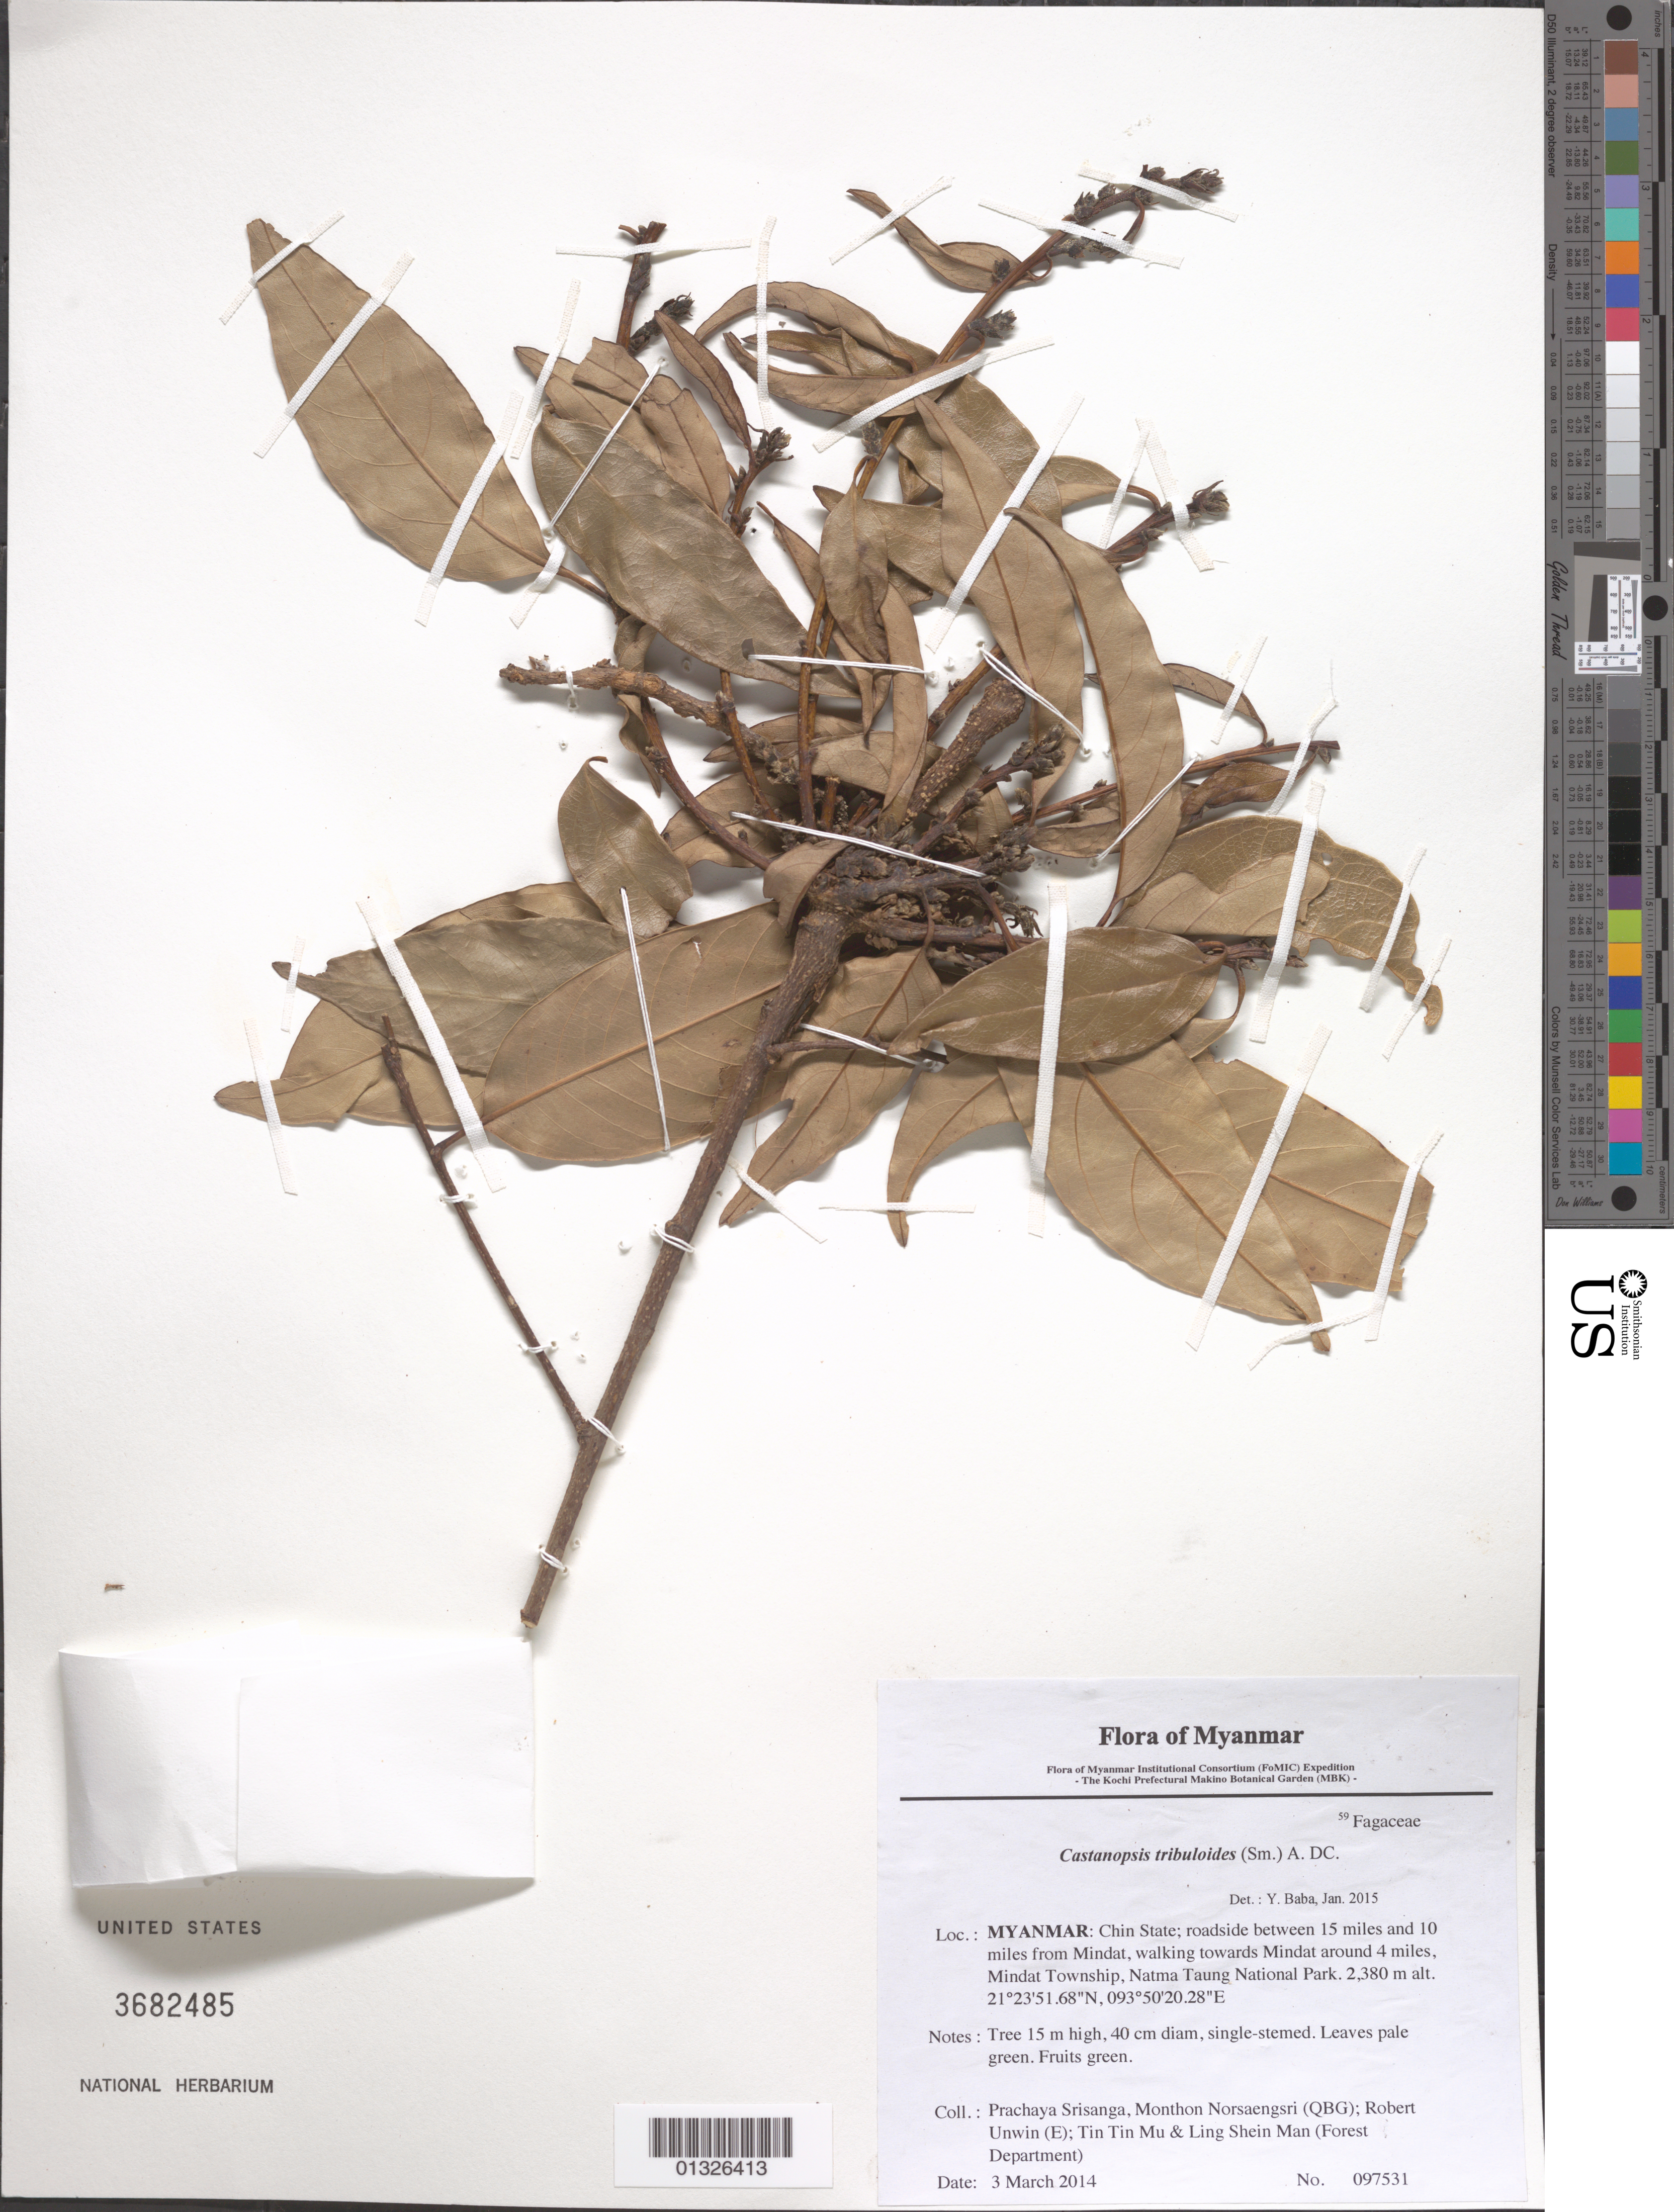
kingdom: Plantae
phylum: Tracheophyta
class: Magnoliopsida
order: Fagales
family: Fagaceae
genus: Castanopsis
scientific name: Castanopsis tribuloides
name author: (Sm.) A. DC.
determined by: Baba, Y.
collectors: P. Srisanga, M. Norsaengsri, R. Unwin, Tin Tin Mu & Ling Shein Man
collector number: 97531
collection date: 2014-03-03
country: Myanmar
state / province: Chin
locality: Roadside between 15 miles and 10 miles from Mindat, walking towards Mindat around 4 miles, Mindat Township, Natma Taung National Park.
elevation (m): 2380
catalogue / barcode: US 3682485